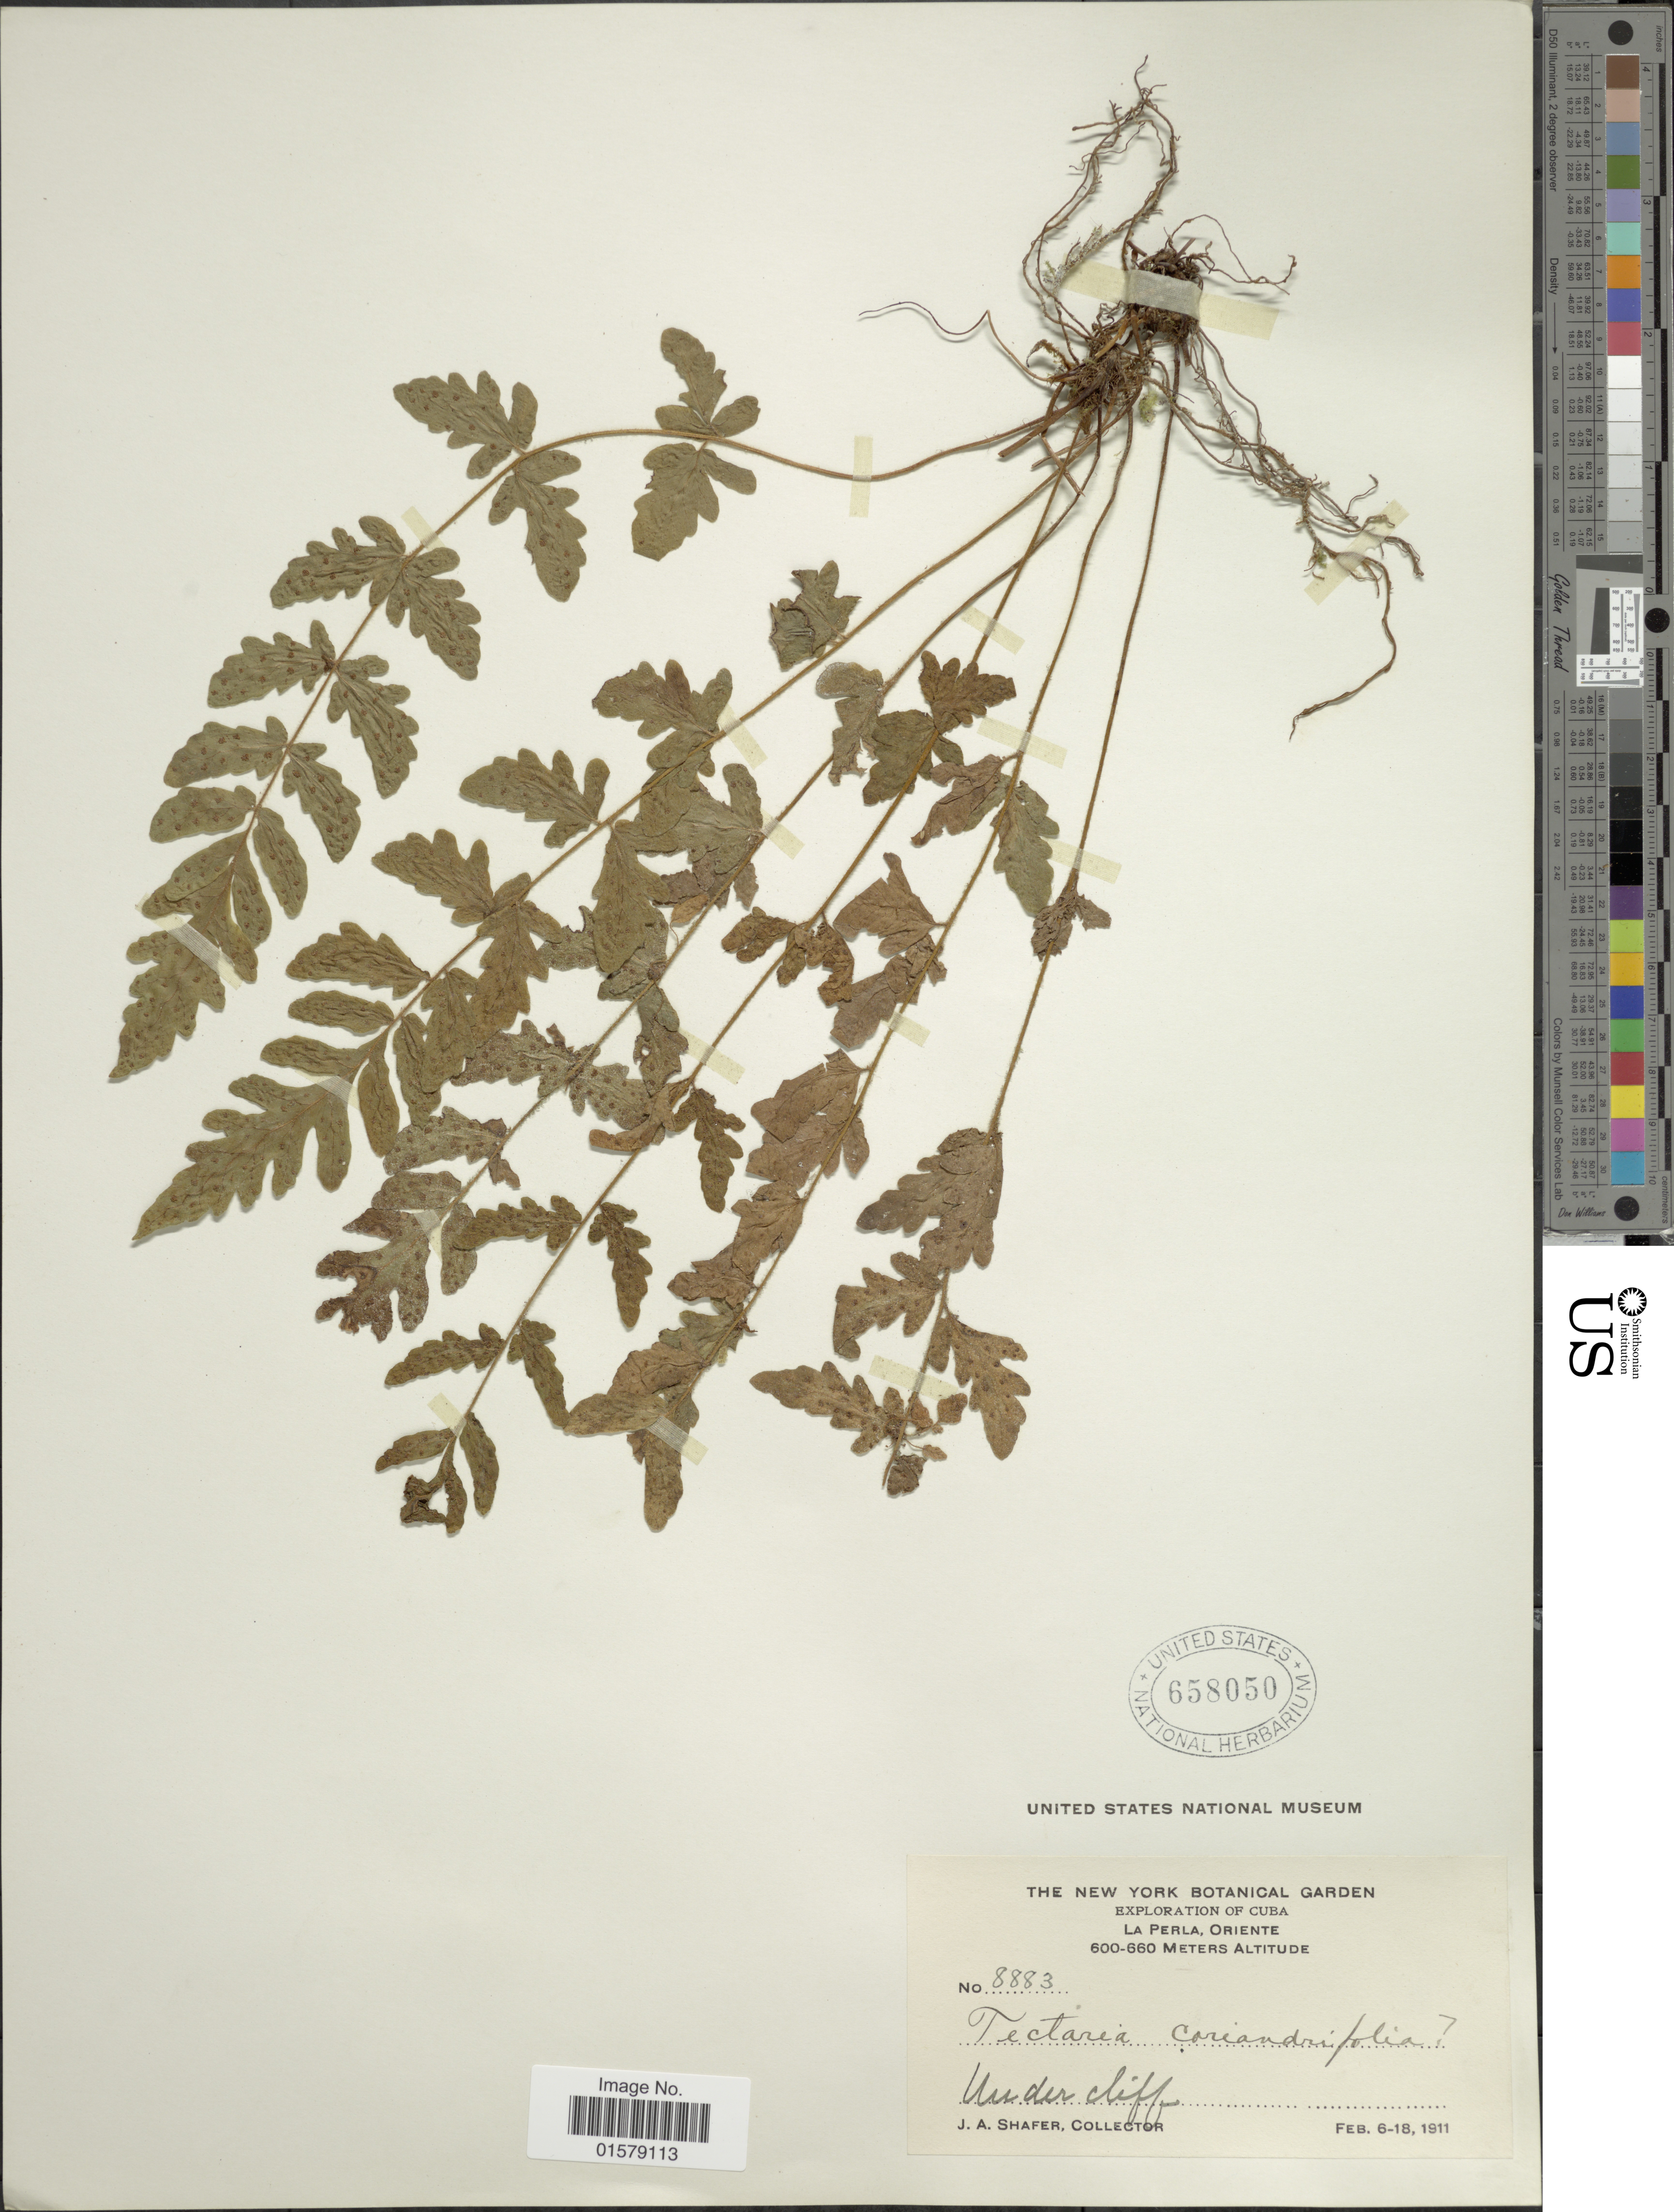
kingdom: Plantae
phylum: Tracheophyta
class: Polypodiopsida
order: Polypodiales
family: Tectariaceae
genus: Tectaria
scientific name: Tectaria coriandrifolia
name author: Underw.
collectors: J. A. Shafer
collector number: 8883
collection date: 1911-02-06/1911-02-18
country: Cuba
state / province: Oriente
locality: La Perla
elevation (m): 600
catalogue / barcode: US 658050